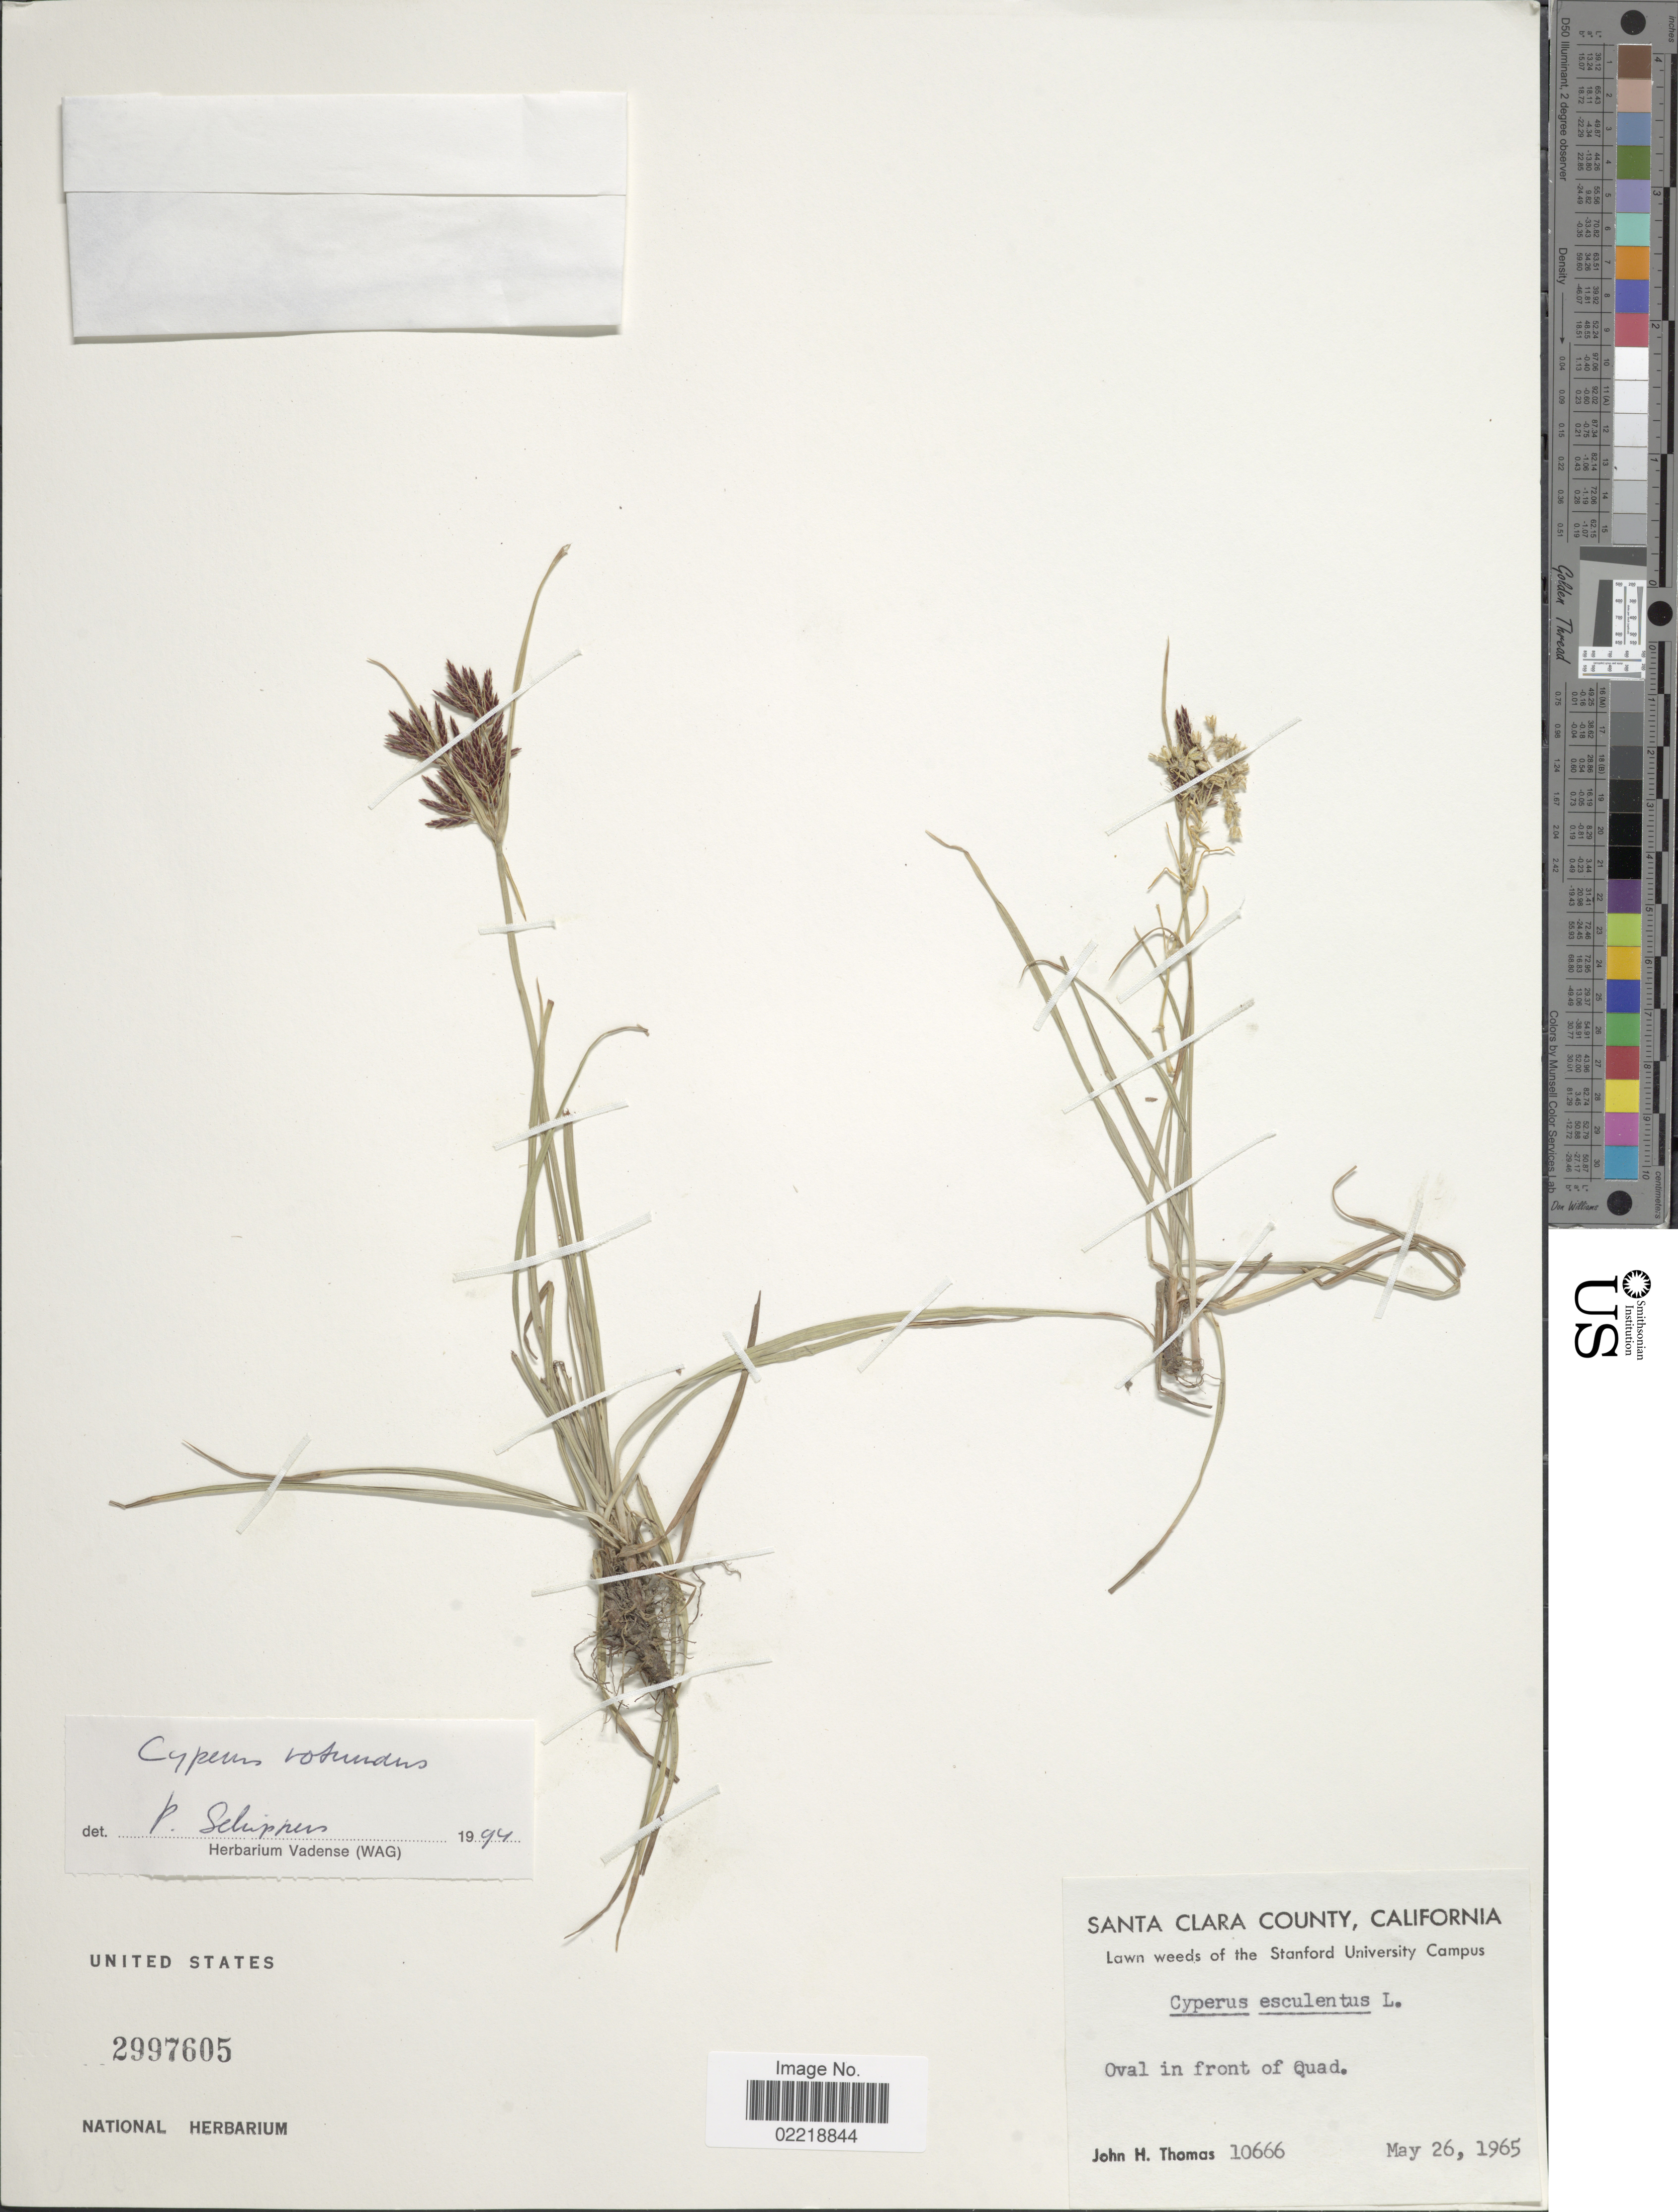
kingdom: Plantae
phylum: Tracheophyta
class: Liliopsida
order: Poales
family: Cyperaceae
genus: Cyperus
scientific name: Cyperus rotundus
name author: L.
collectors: J. H. Thomas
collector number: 10666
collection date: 1965-05-26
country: United States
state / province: California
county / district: Santa Clara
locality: Santa Clara County, Oval in front of Quad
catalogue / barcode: US 2997605